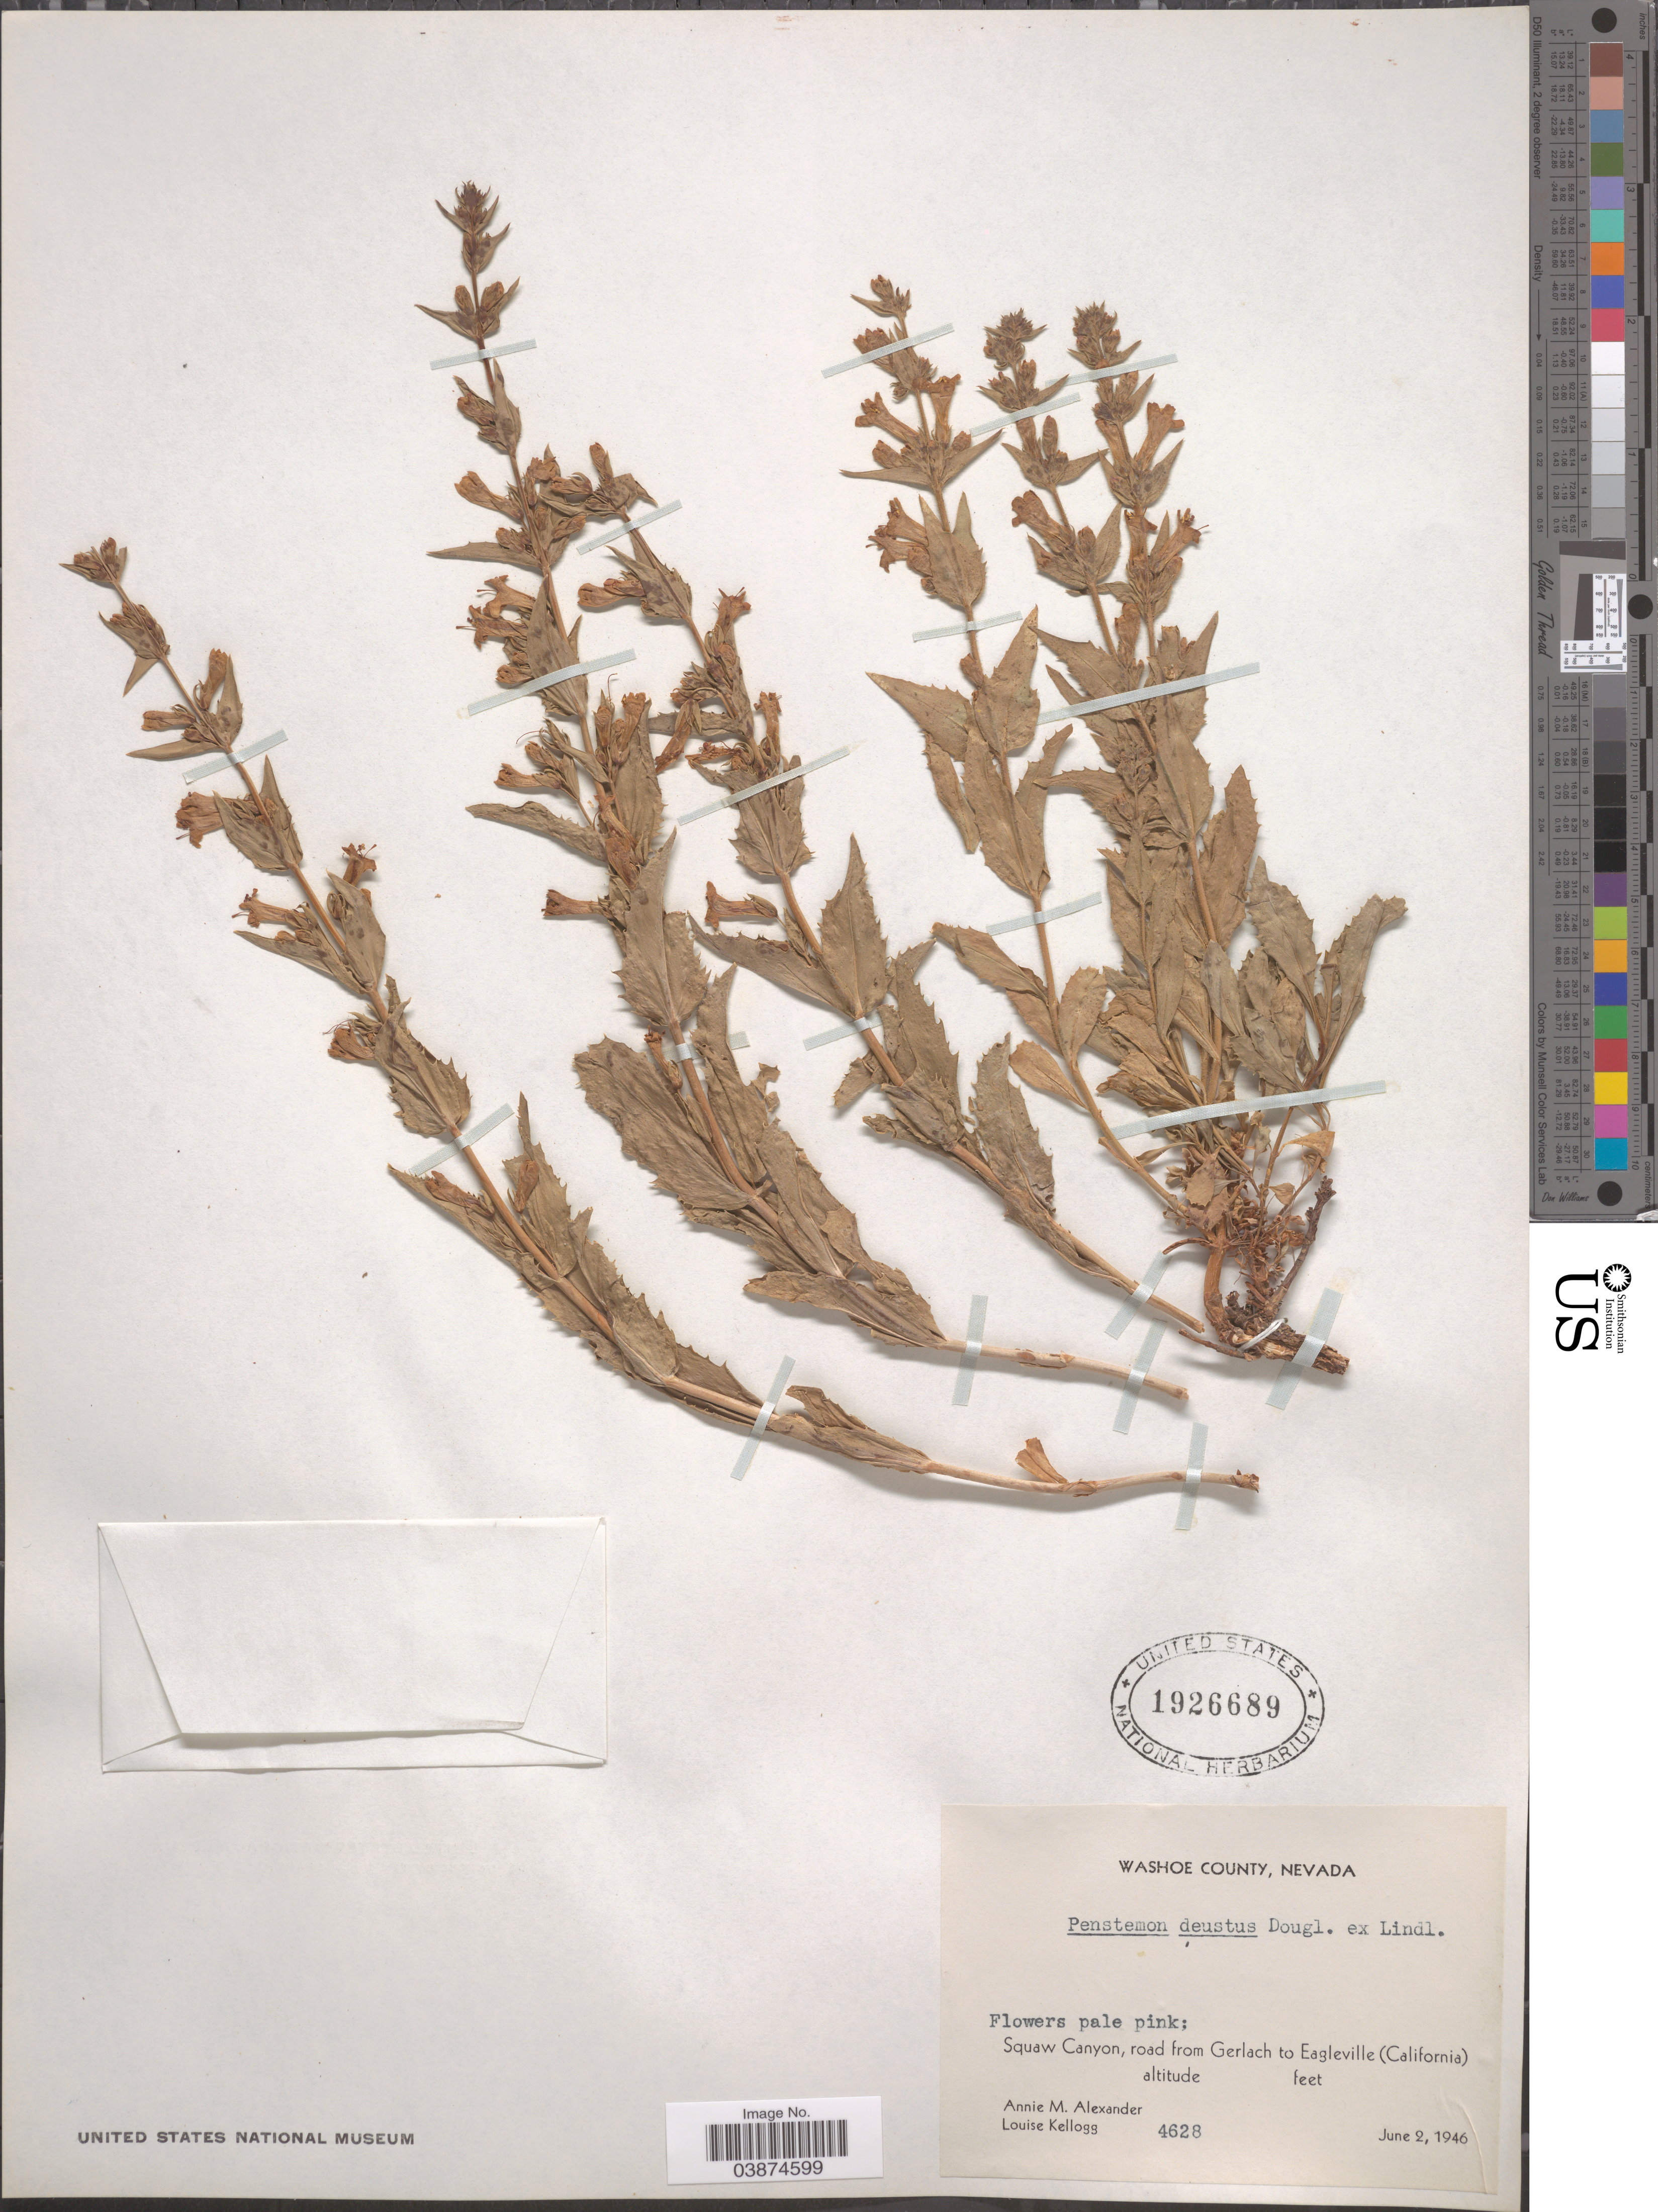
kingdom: Plantae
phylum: Tracheophyta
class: Magnoliopsida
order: Lamiales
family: Plantaginaceae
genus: Penstemon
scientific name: Penstemon deustus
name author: Douglas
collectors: A. M. Alexander & L. Kellogg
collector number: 4628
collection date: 1946-06-02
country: United States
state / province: Nevada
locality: Washoe County. Squaw Canyon, road from Gerlach to Eagleville (California).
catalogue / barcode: US 1926689